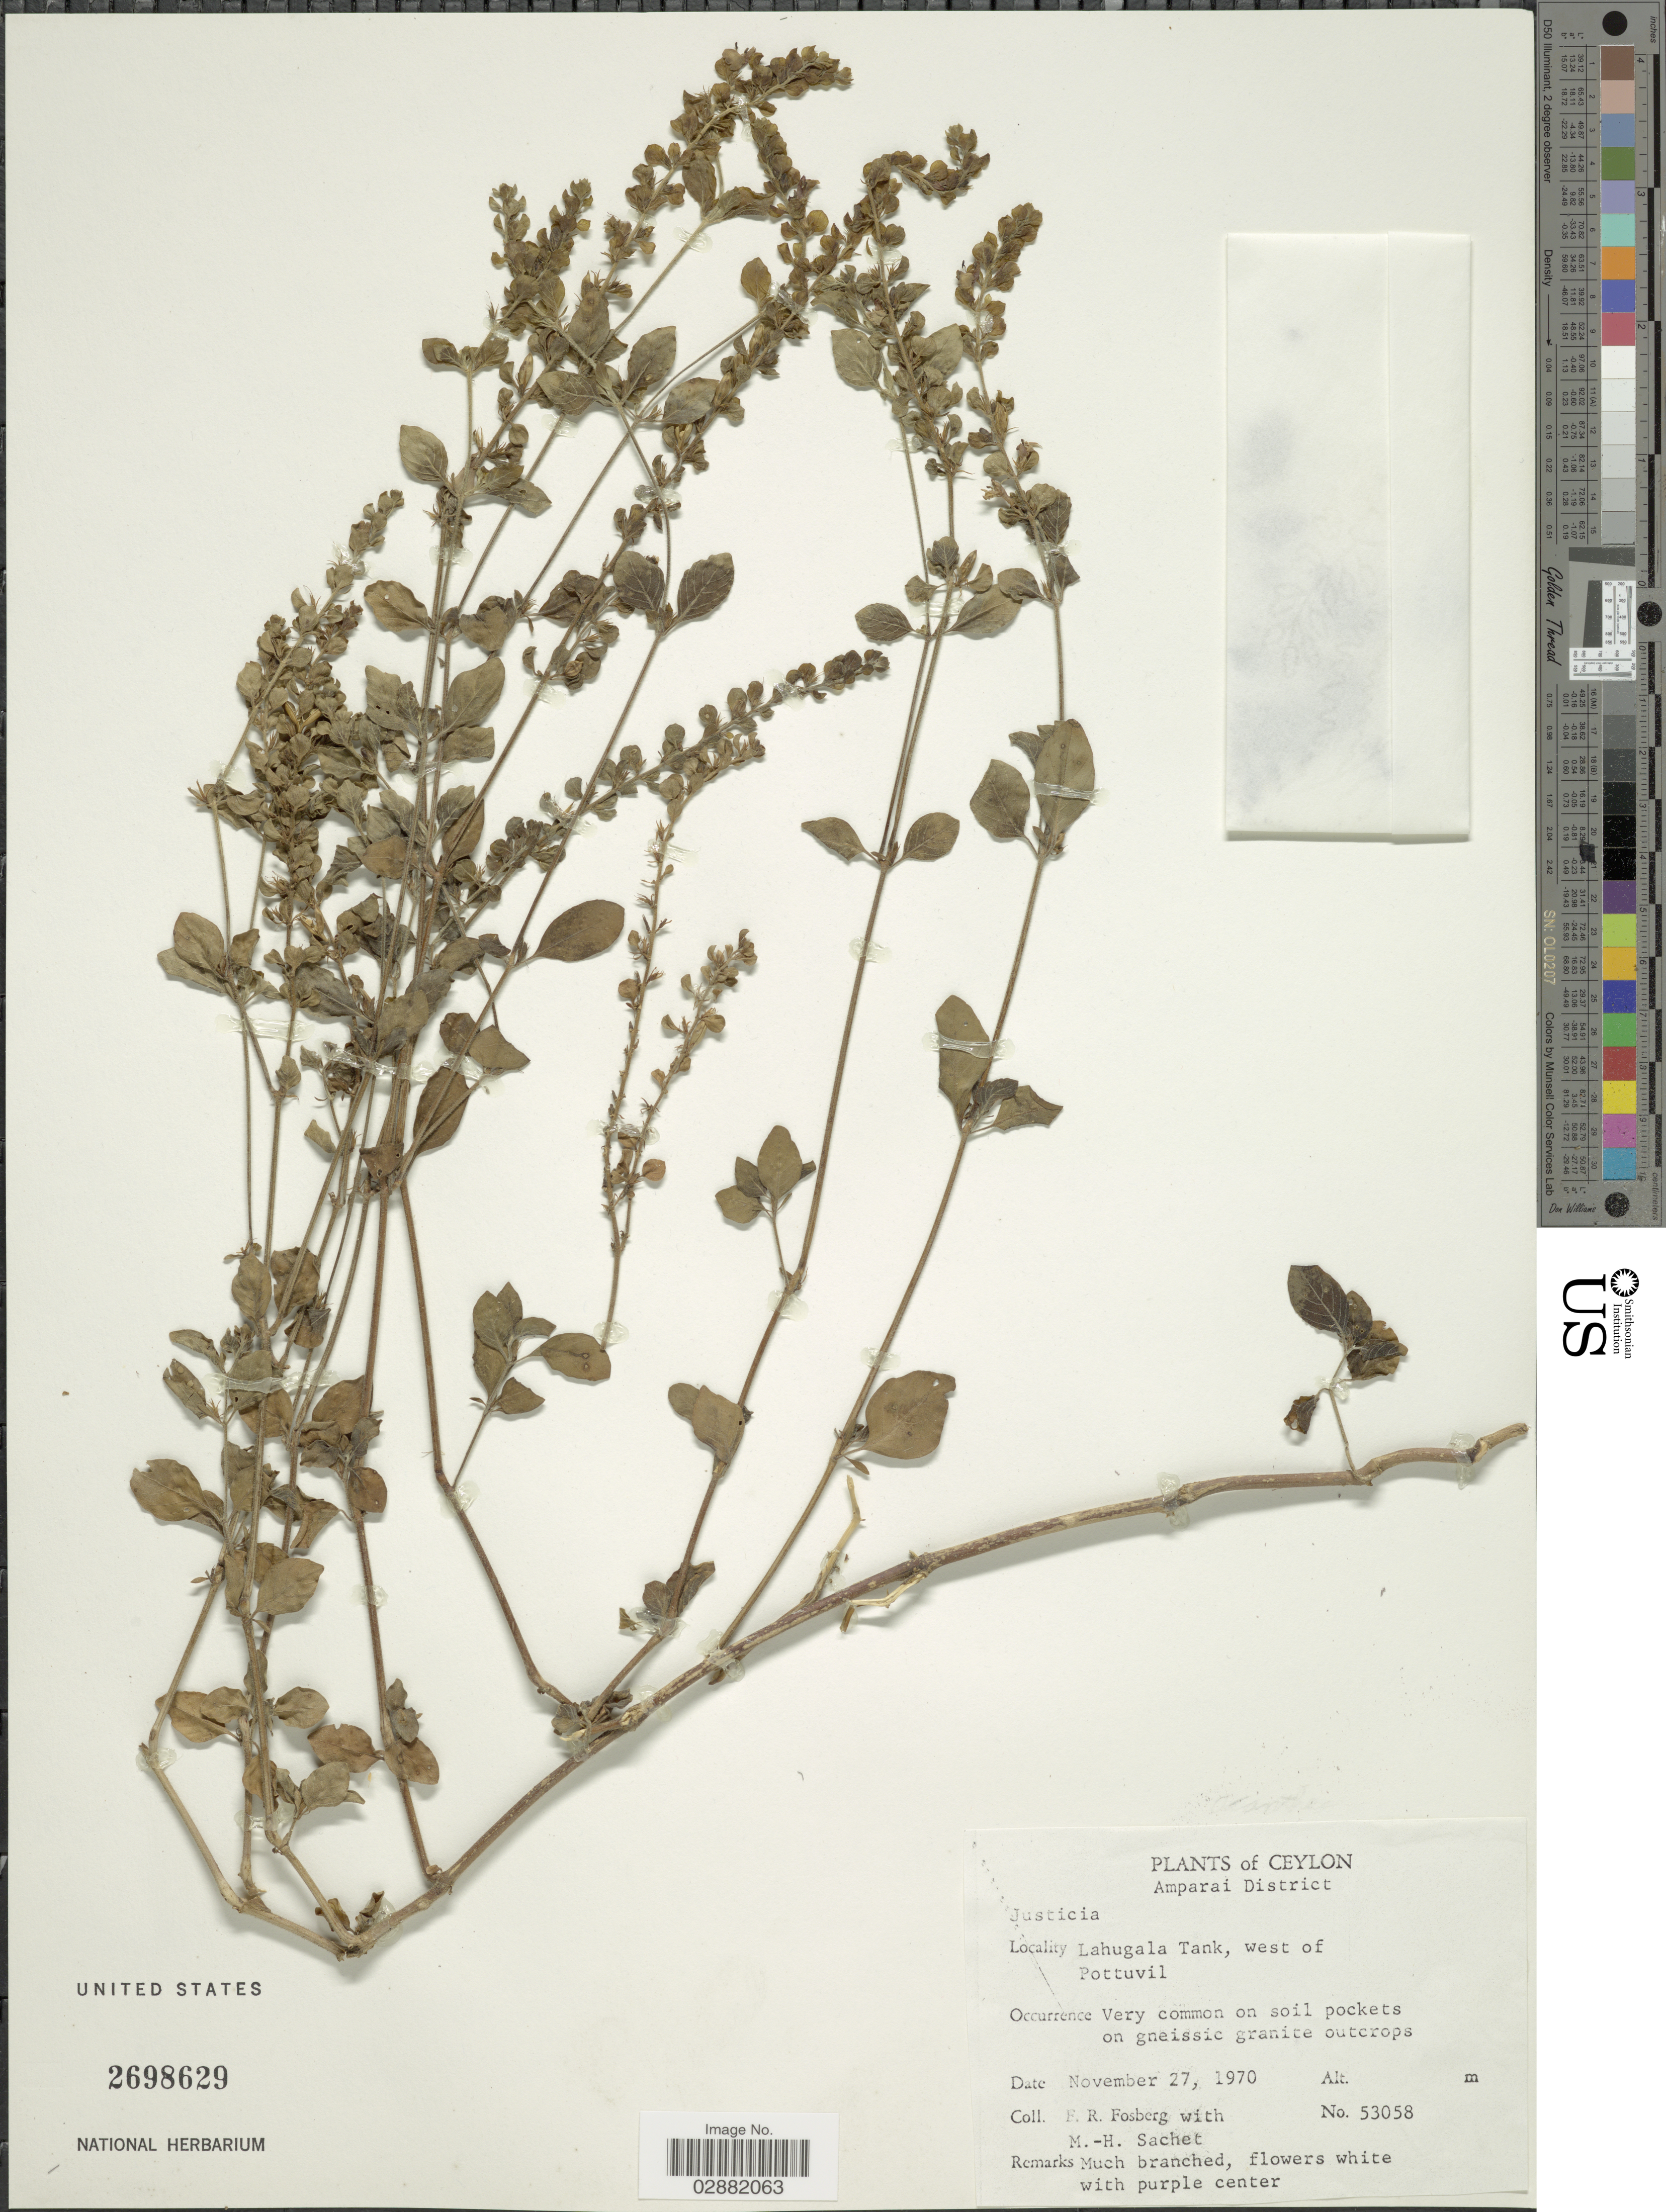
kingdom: Plantae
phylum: Tracheophyta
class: Magnoliopsida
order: Lamiales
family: Acanthaceae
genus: Justicia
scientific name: Justicia prostrata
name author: Gamble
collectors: F. R. Fosberg & M.-H. Sachet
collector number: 53058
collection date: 1970-11-27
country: Sri Lanka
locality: Ceylon, Amparai District, Lahugala Tank, west of Pottuvil.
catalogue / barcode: US 2698629